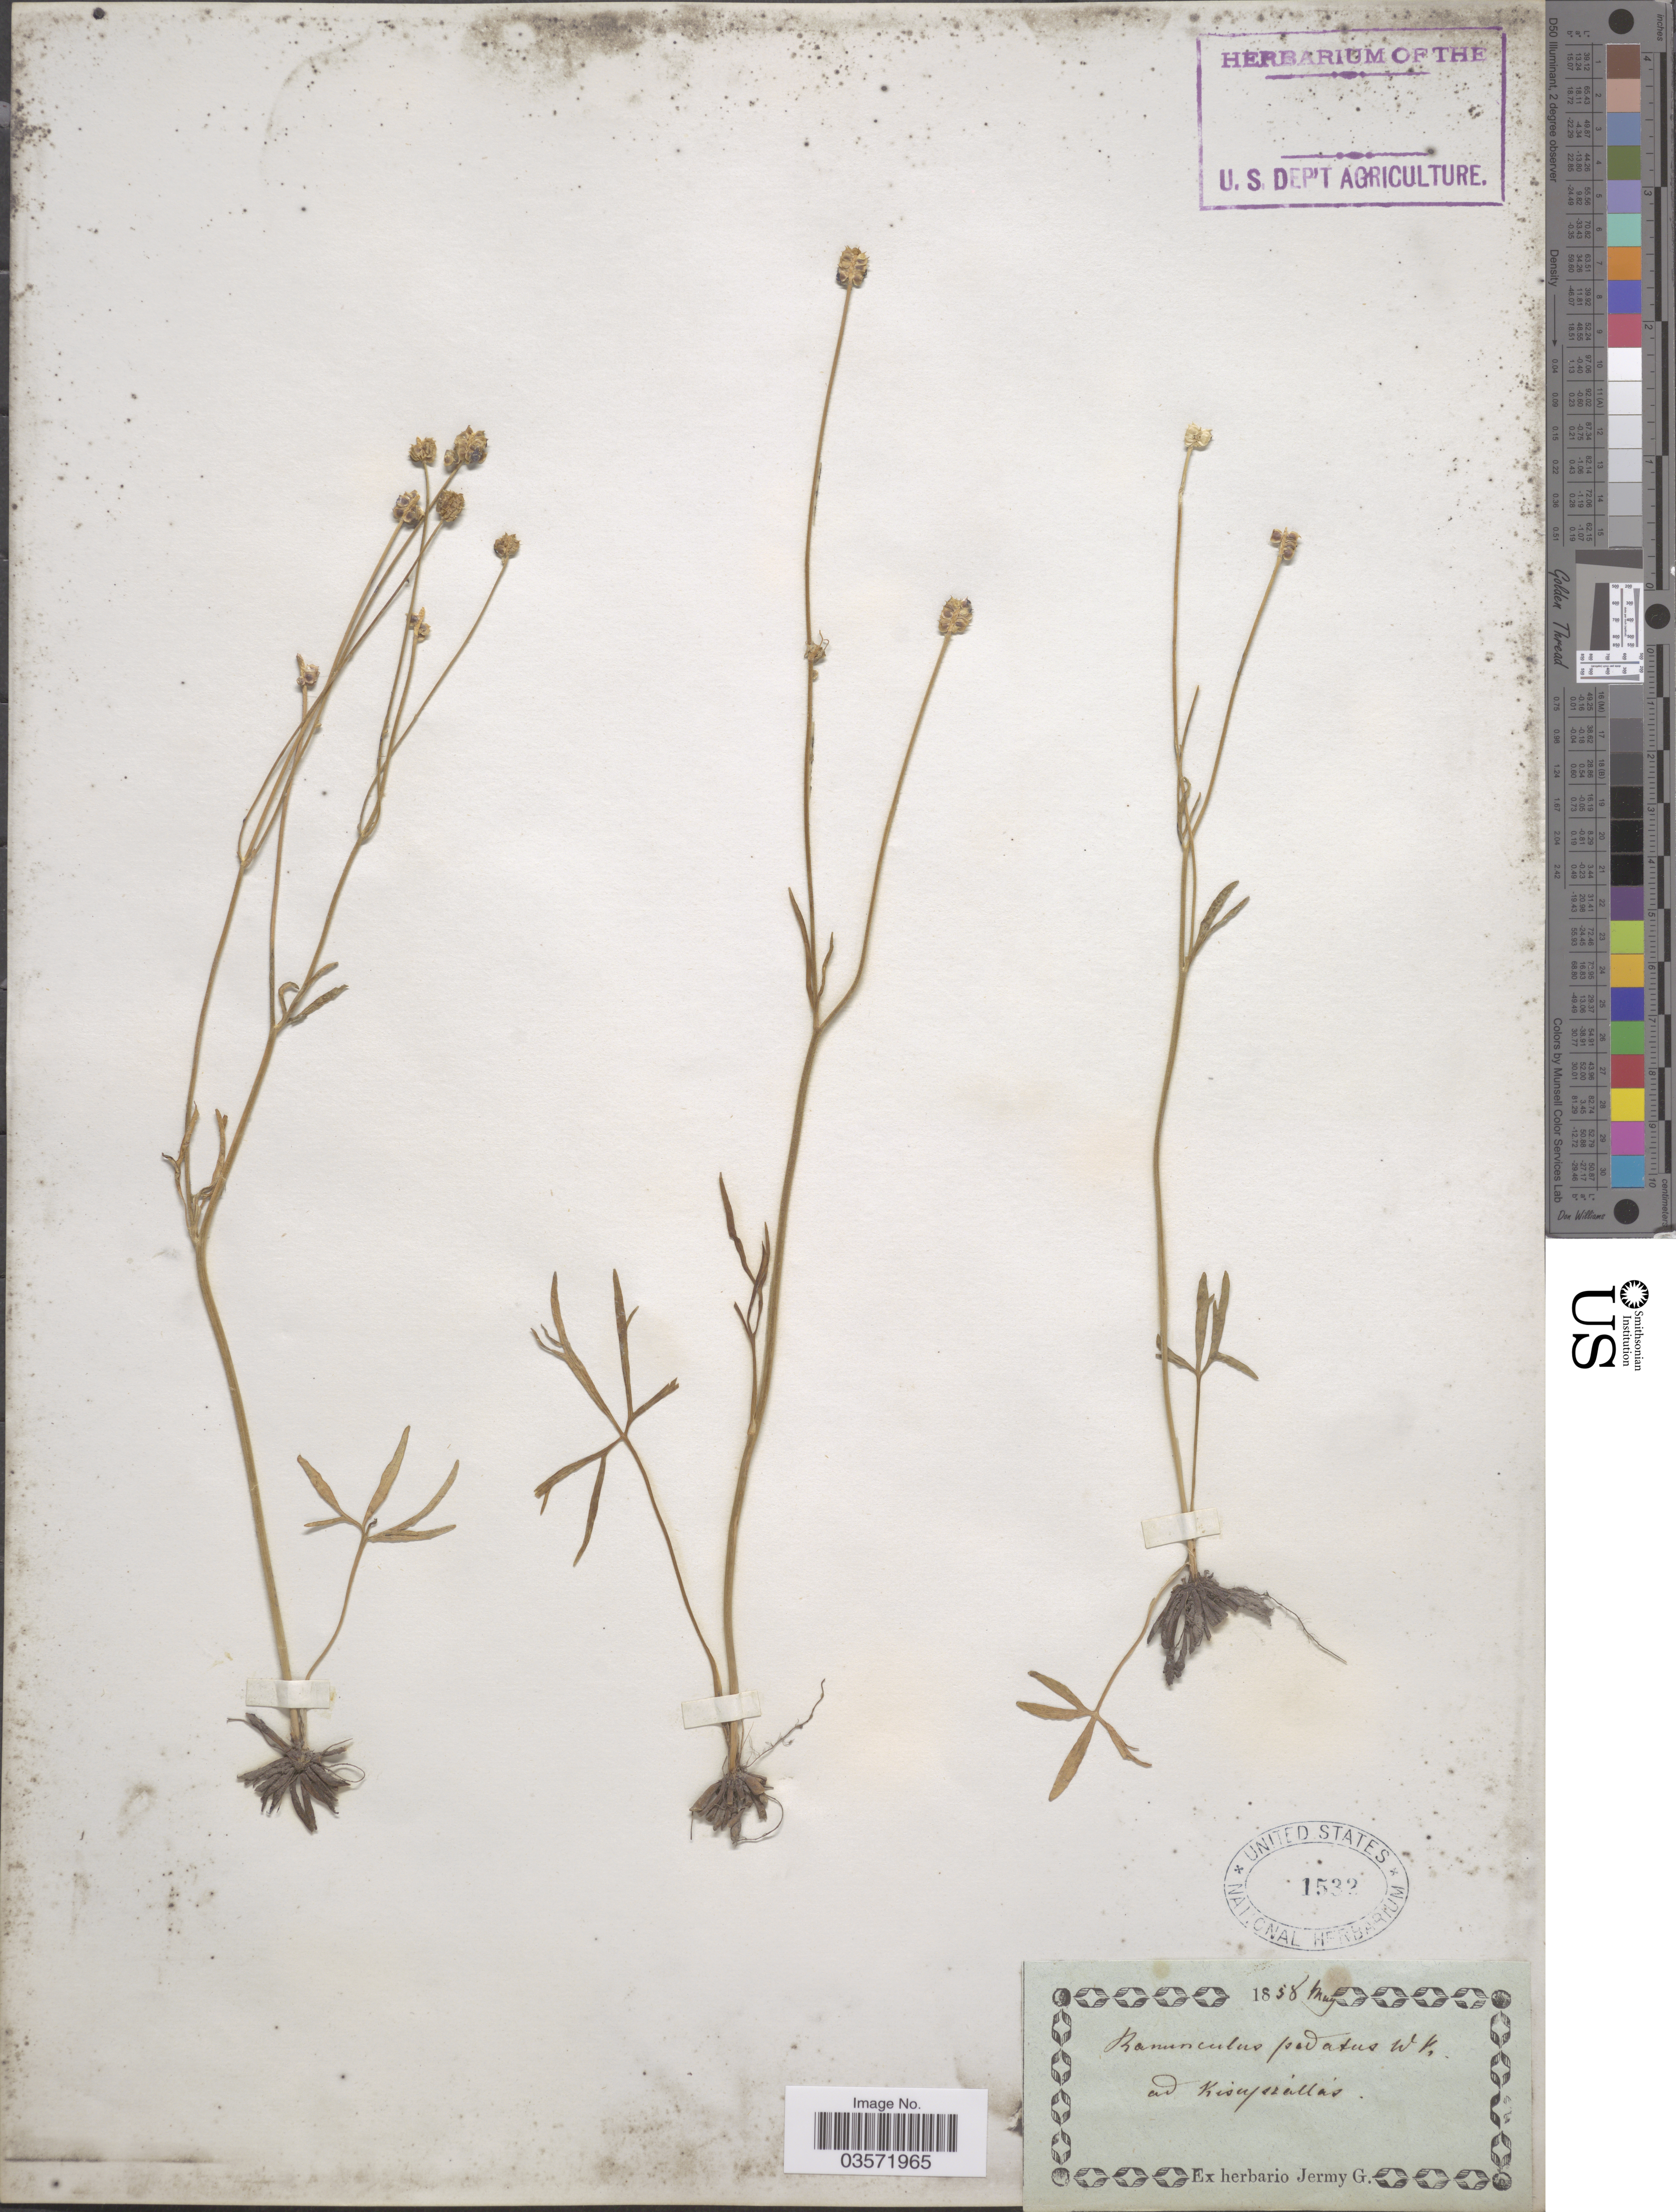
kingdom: Plantae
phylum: Tracheophyta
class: Magnoliopsida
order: Ranunculales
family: Ranunculaceae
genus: Ranunculus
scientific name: Ranunculus pedatus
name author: Waldst. & Kit.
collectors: ex herb. G. Jermy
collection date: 1858-05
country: Hungary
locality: Ad Kisujszállás.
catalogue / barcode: US 1532